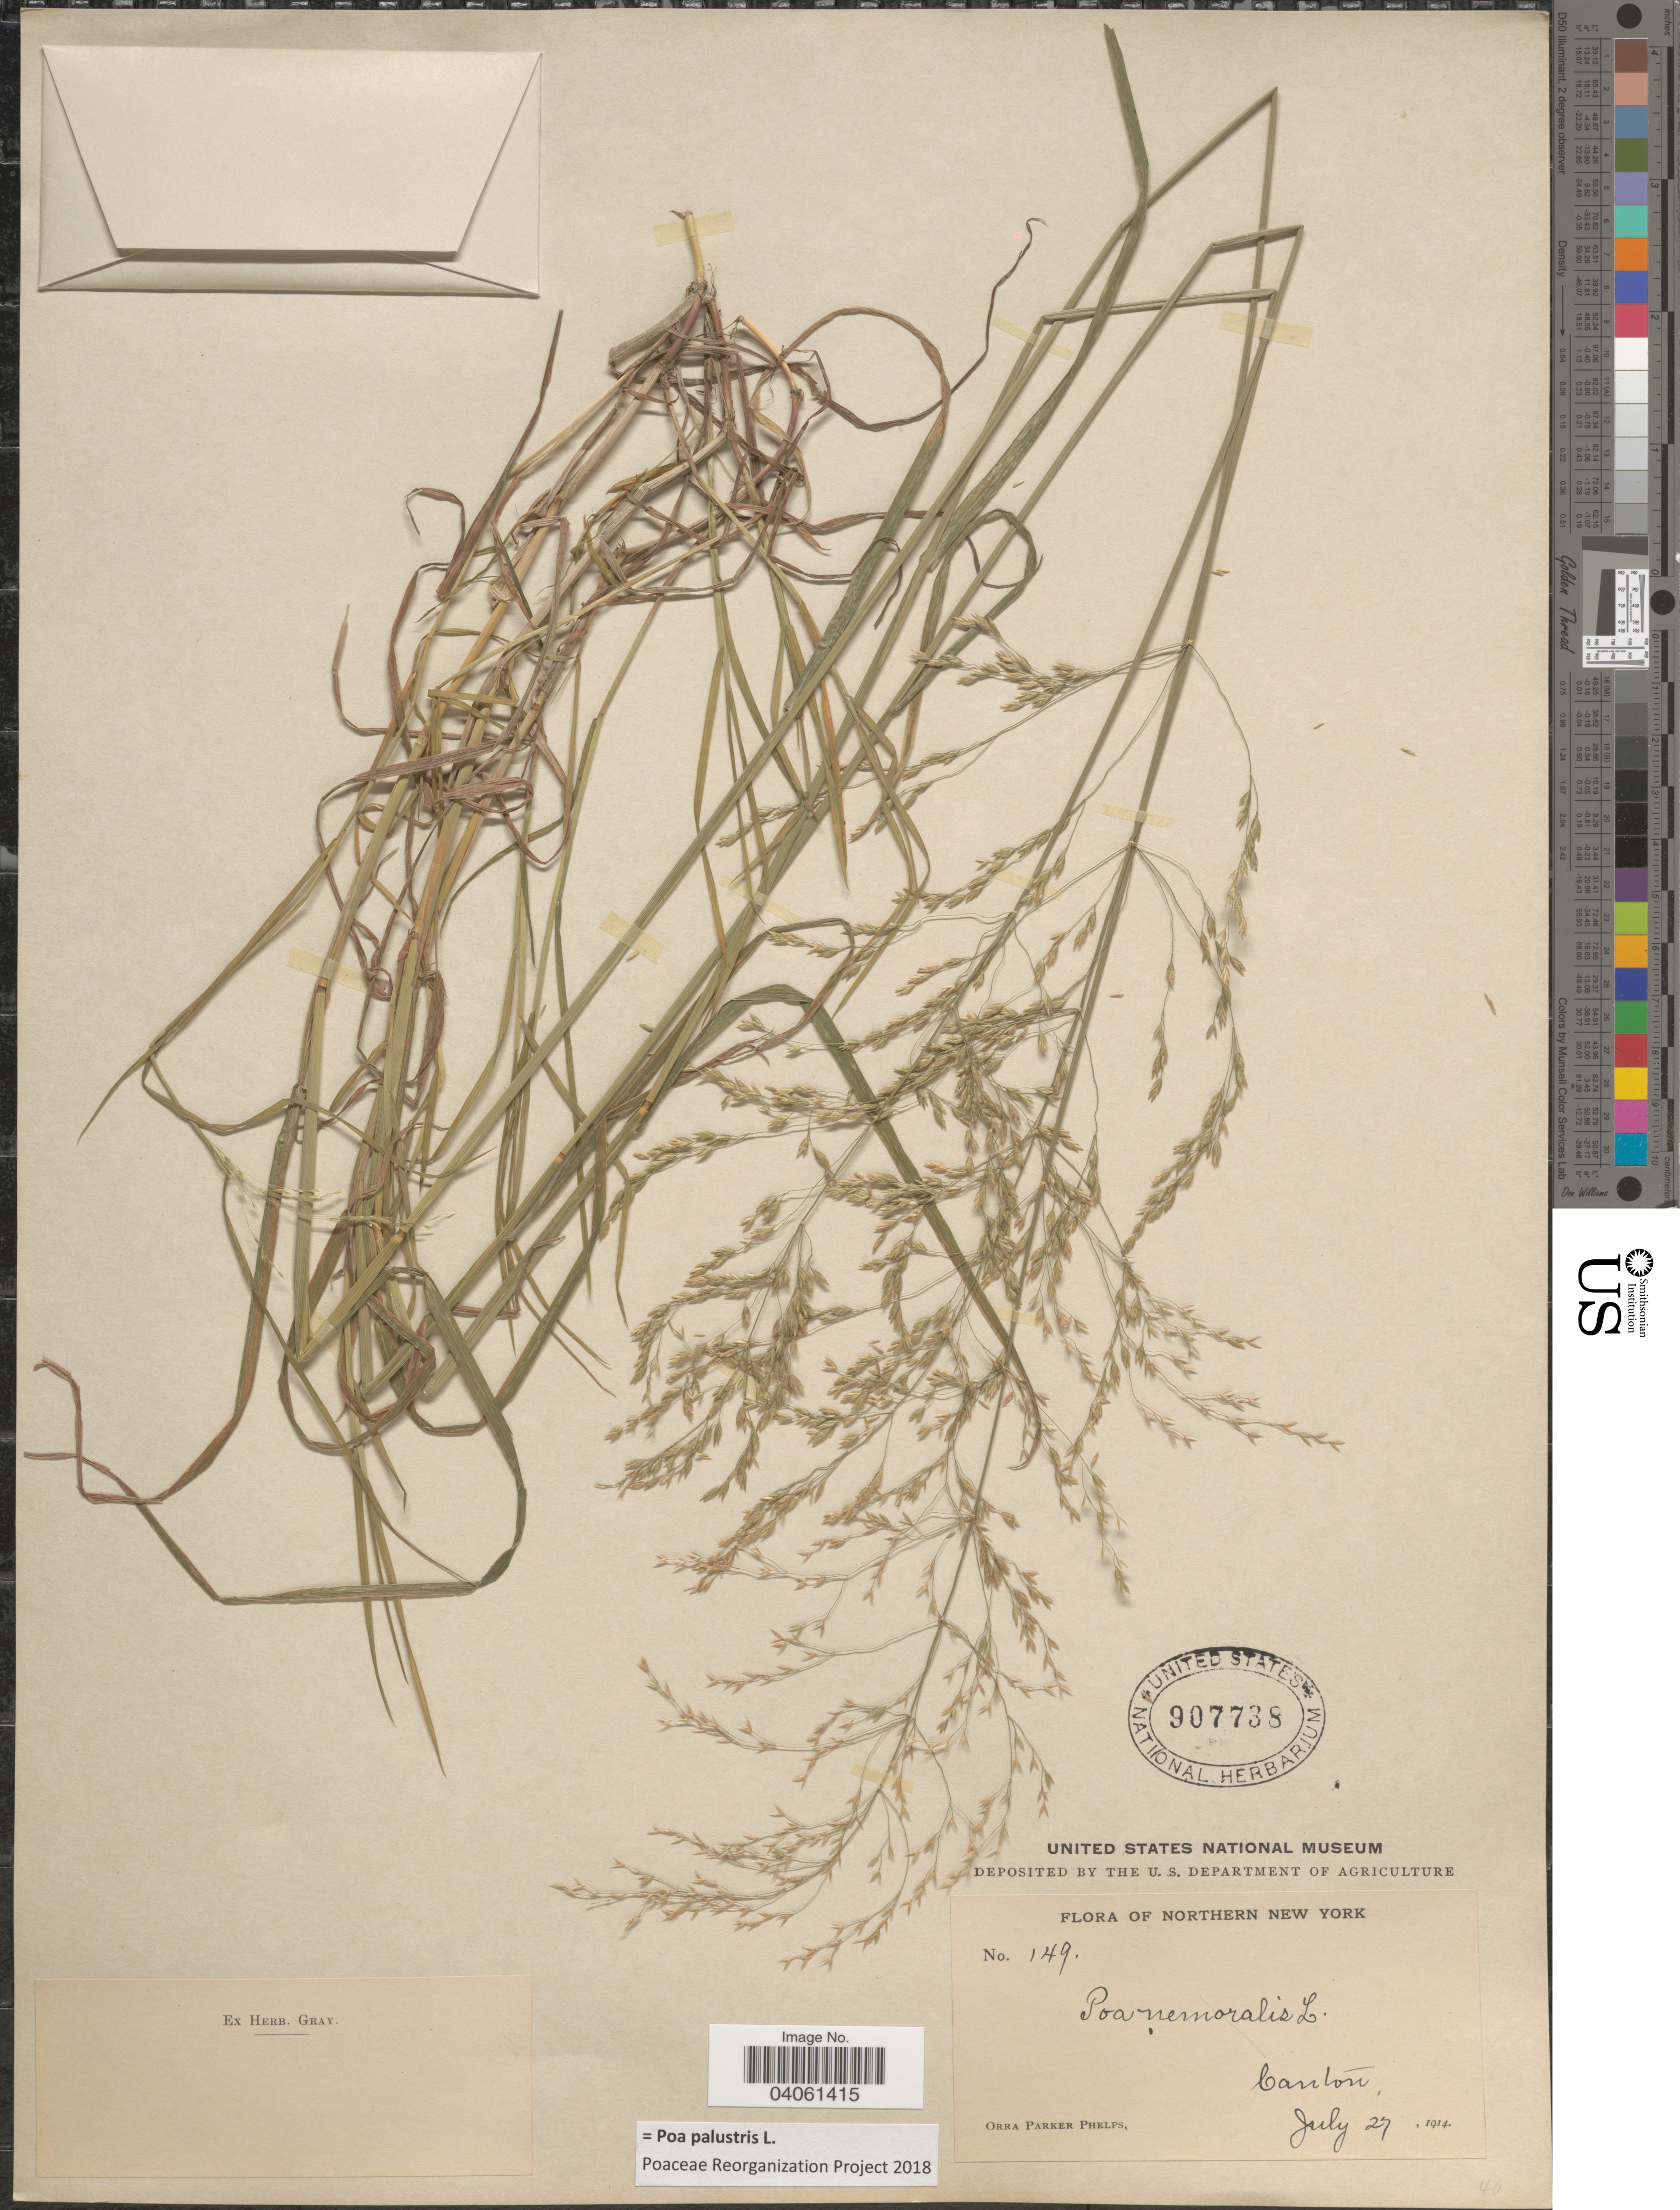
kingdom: Plantae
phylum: Tracheophyta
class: Liliopsida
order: Poales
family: Poaceae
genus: Poa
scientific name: Poa palustris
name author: L.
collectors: O. P. Phelps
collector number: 149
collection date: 1914-07-27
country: United States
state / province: New York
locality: Northern New York. Canton.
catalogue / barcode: US 907738